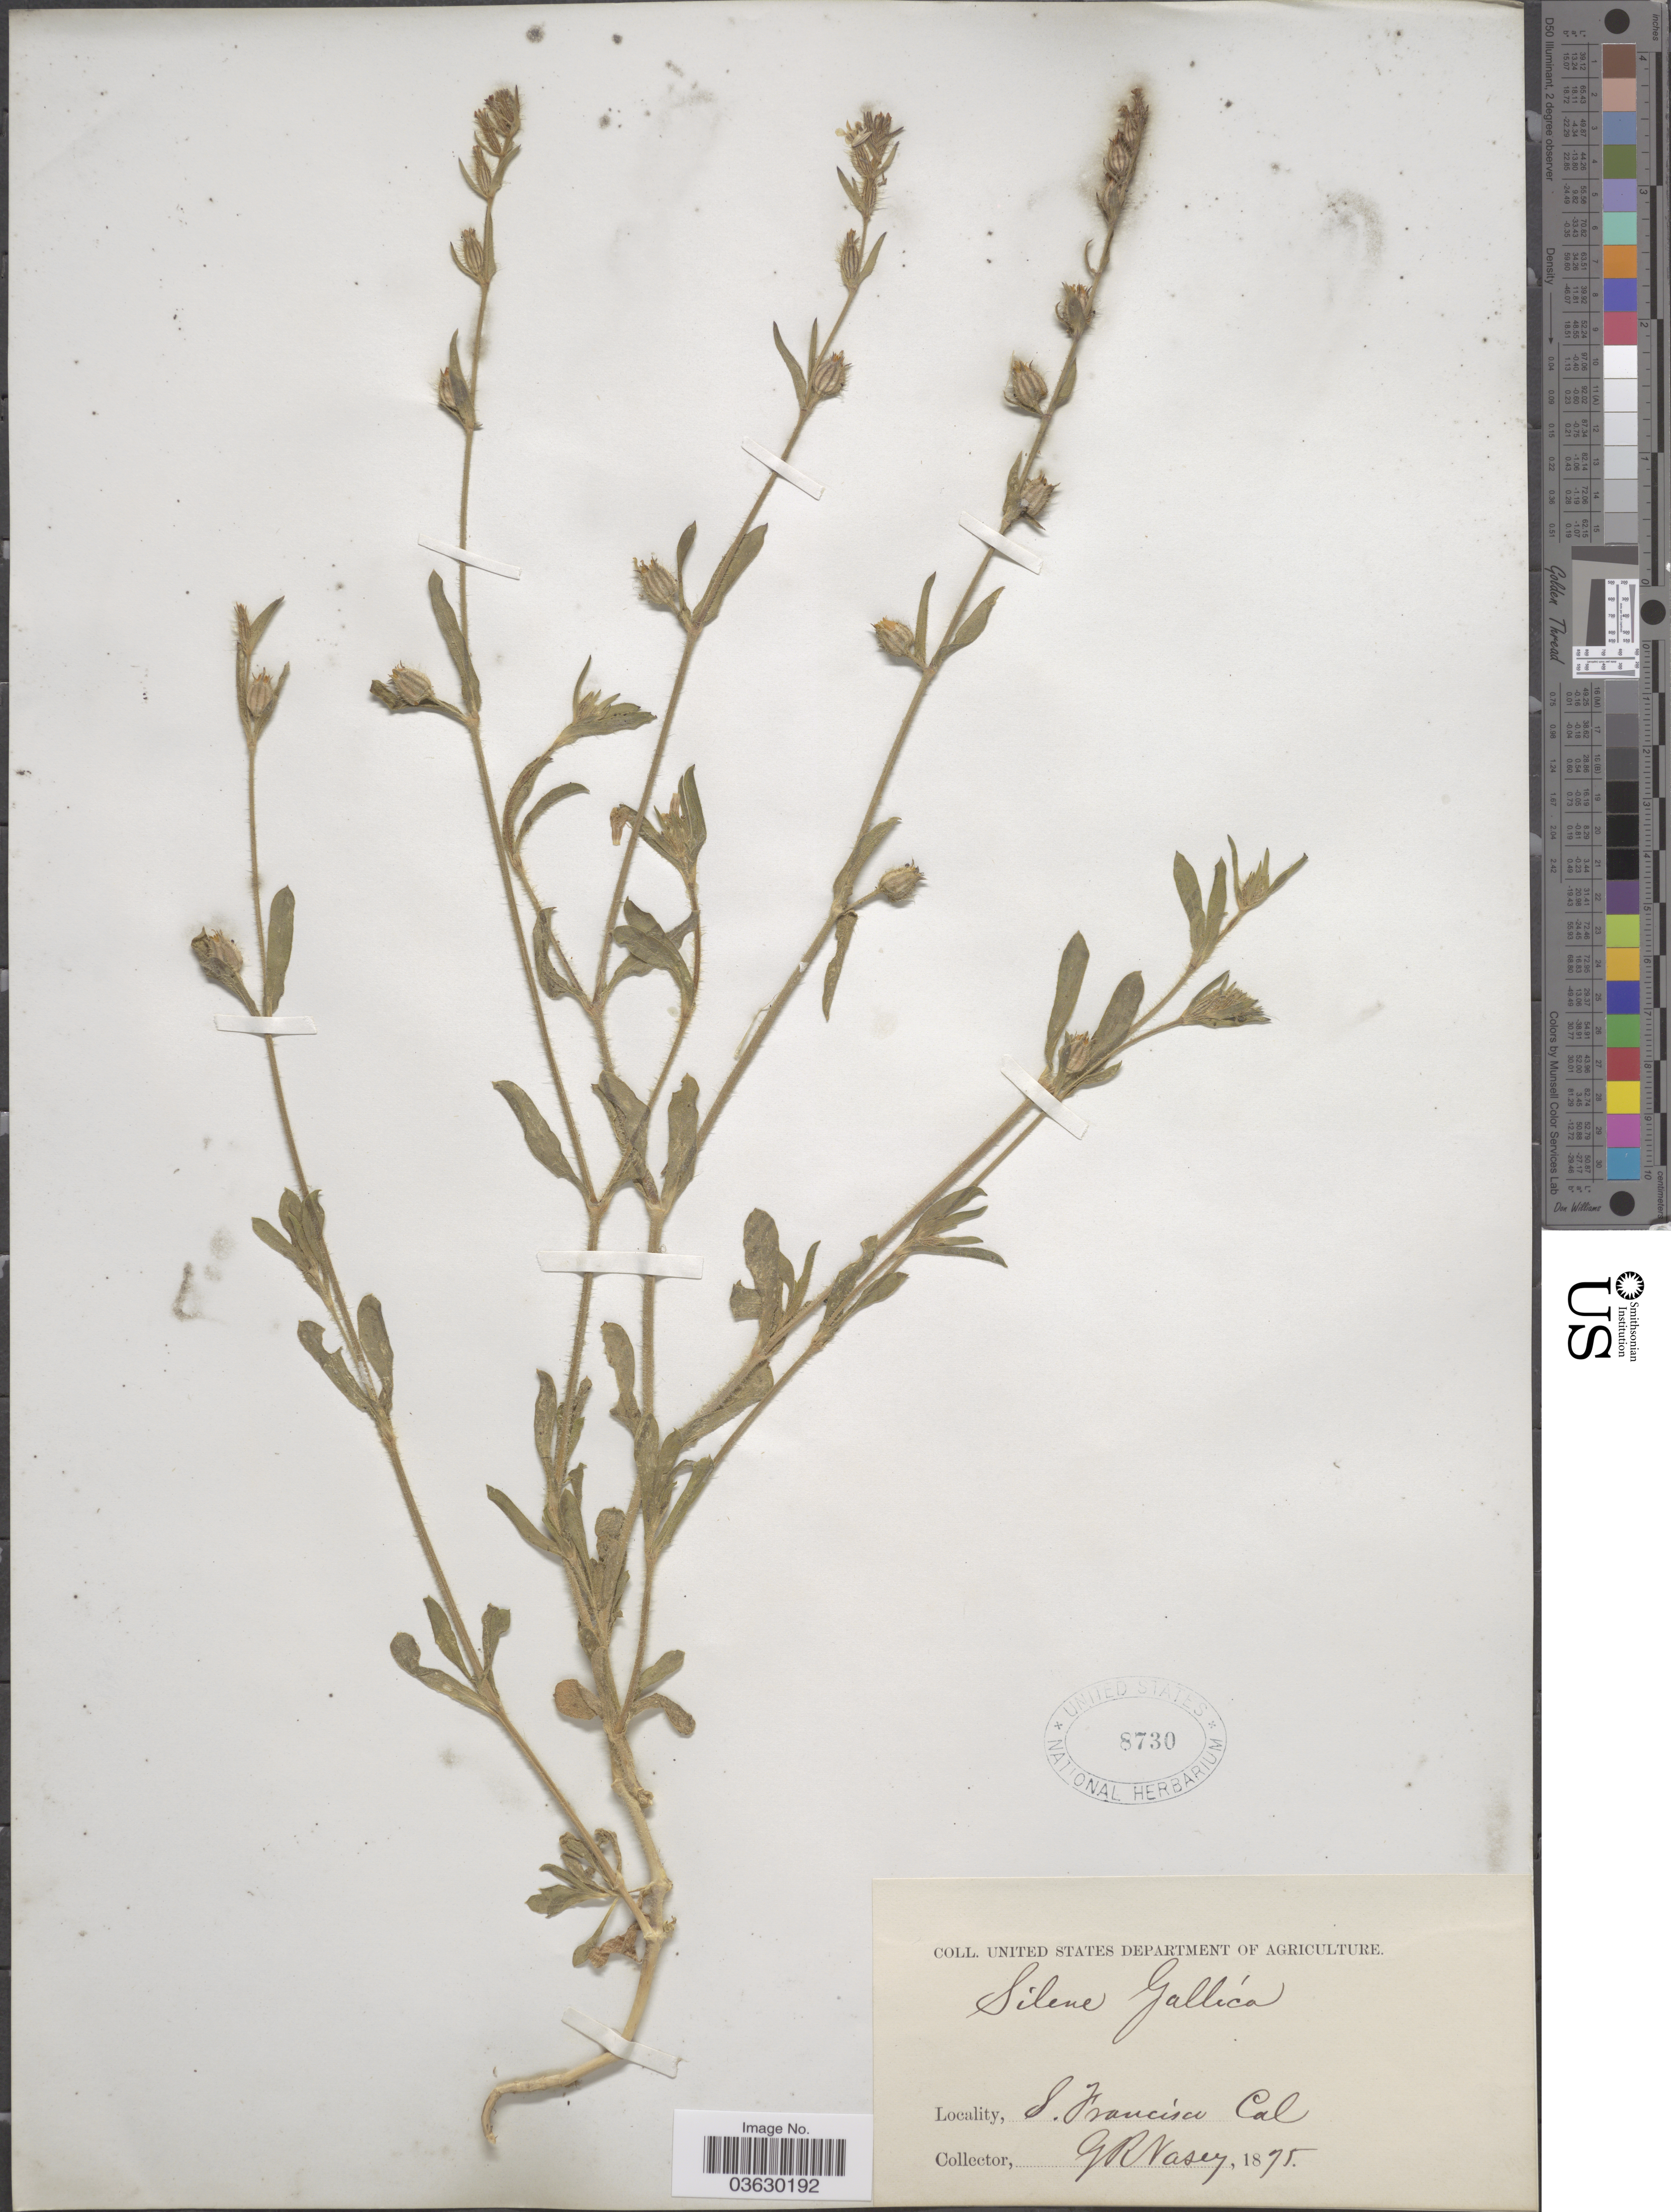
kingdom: Plantae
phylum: Tracheophyta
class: Magnoliopsida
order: Caryophyllales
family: Caryophyllaceae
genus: Silene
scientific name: Silene gallica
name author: L.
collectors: G. R. Vasey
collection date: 1875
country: United States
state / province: California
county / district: San Francisco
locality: S. Francisco.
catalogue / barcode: US 8730